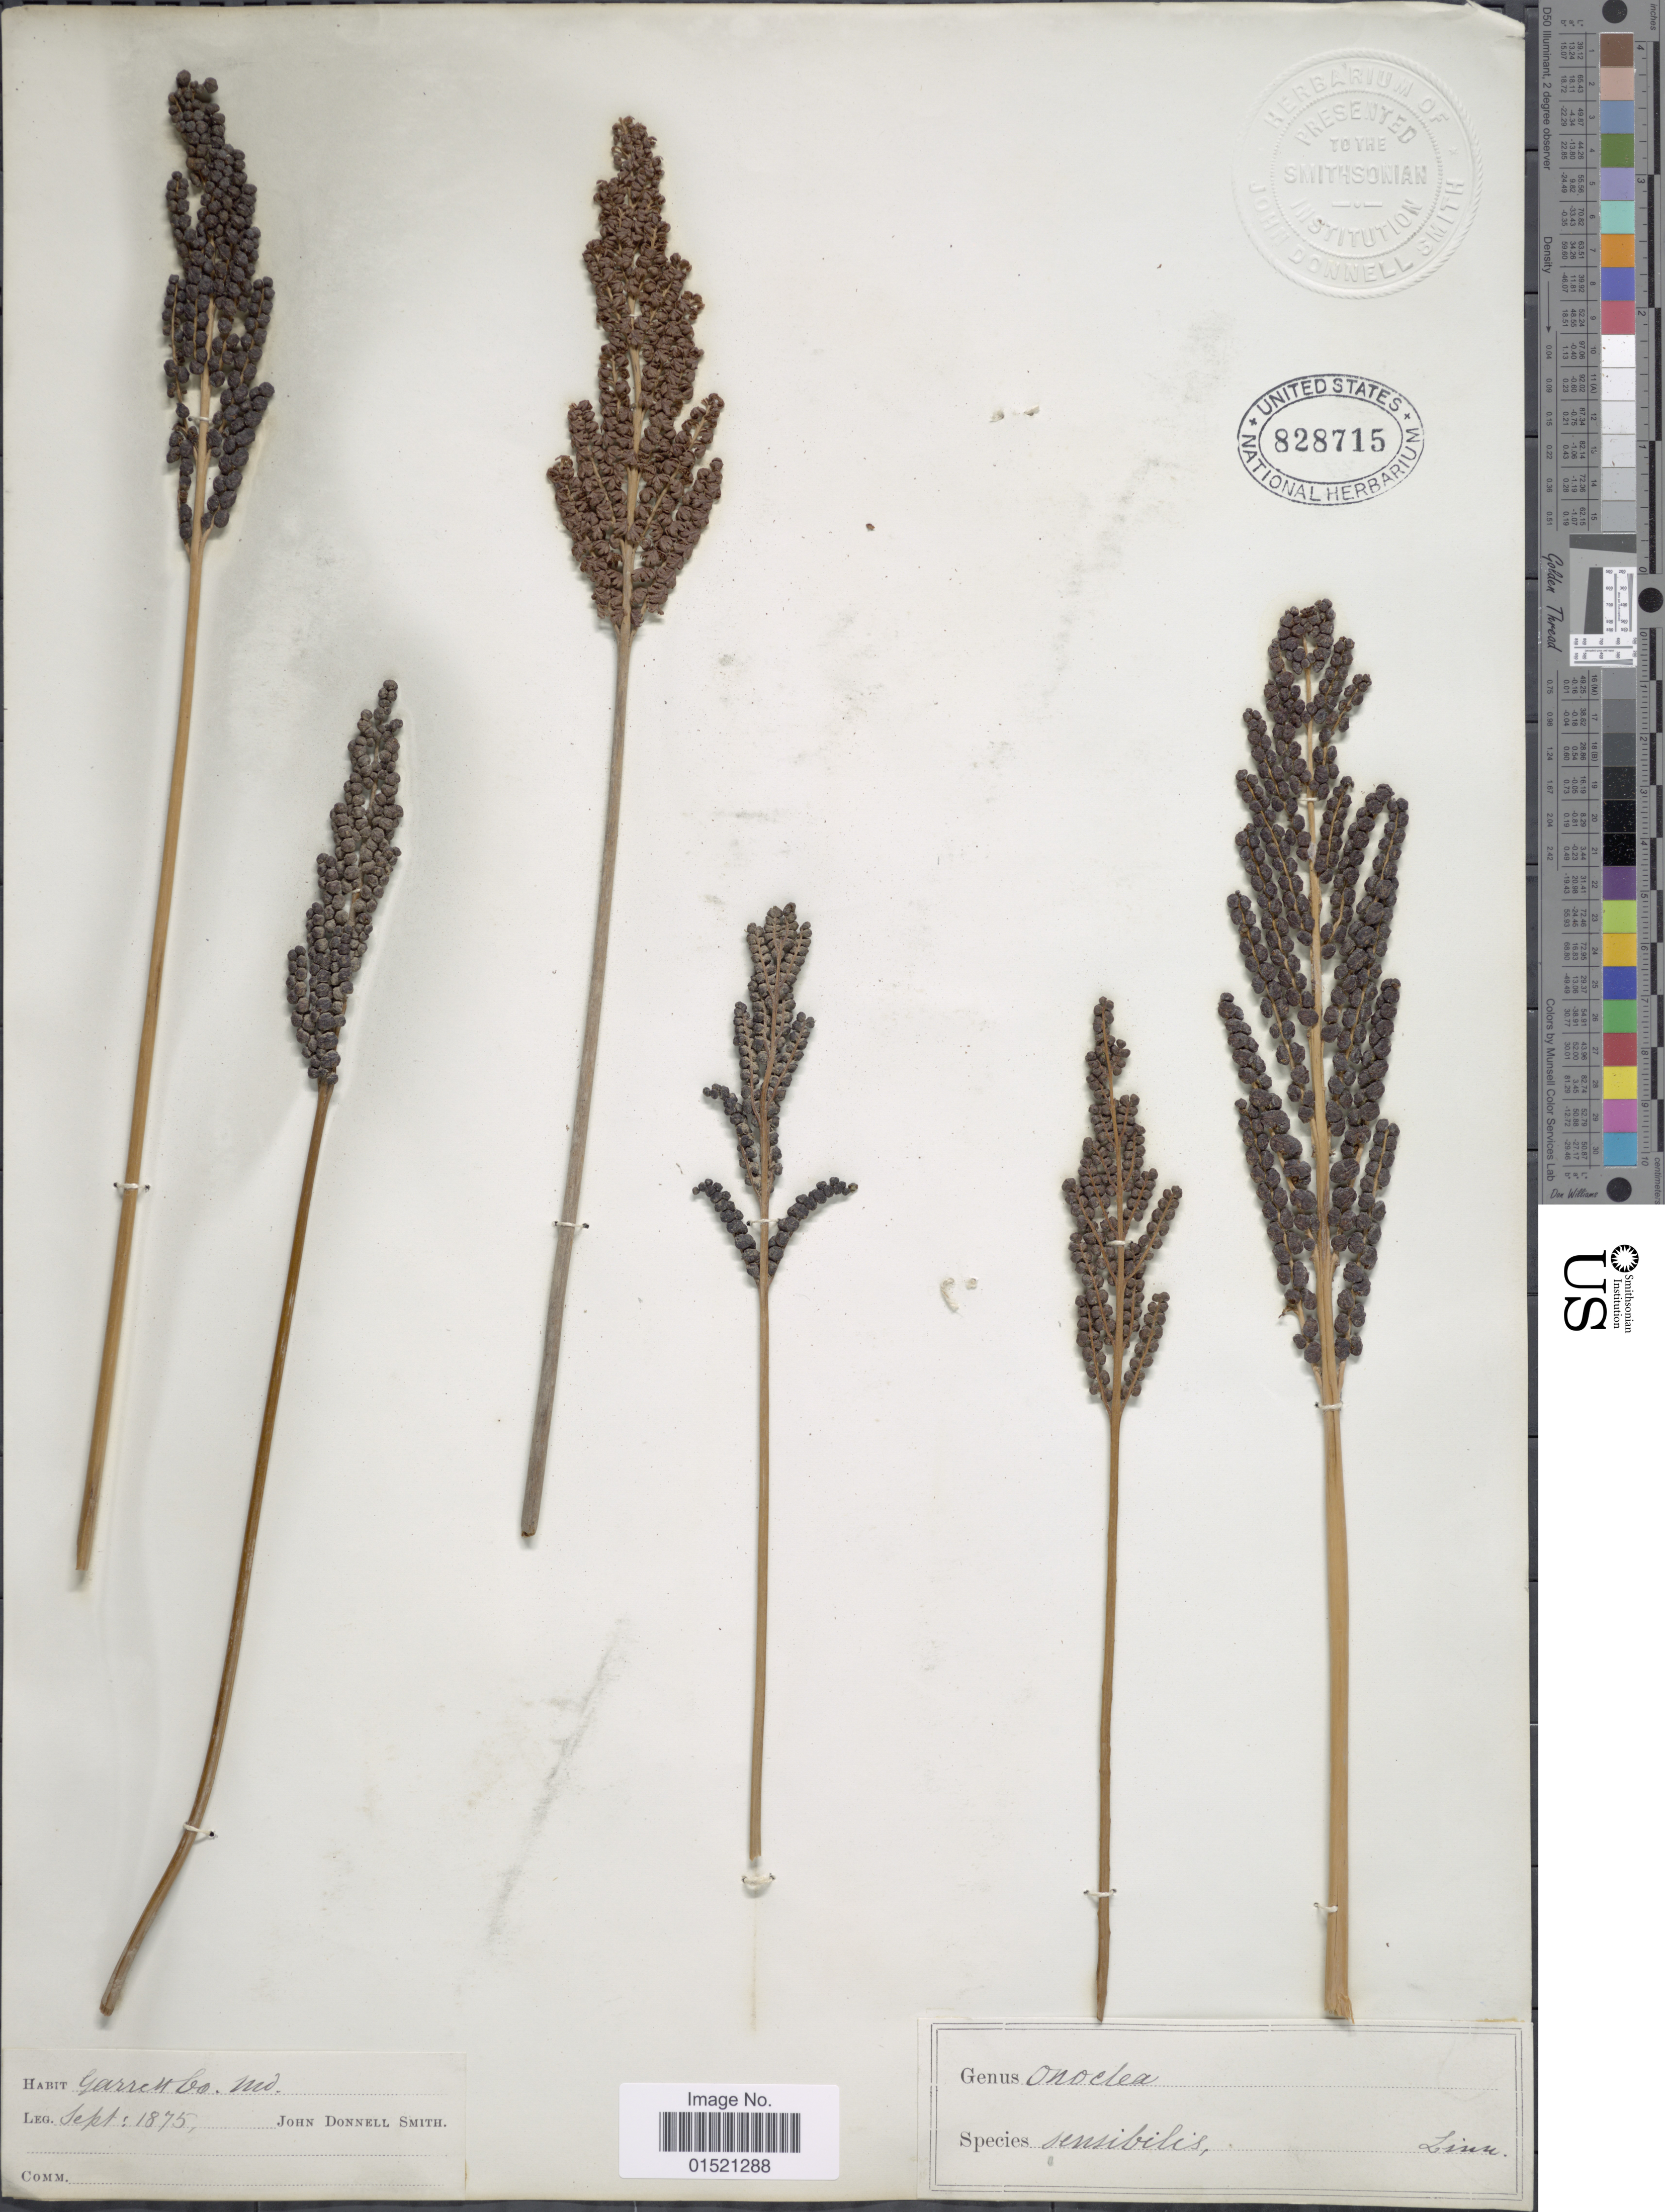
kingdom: Plantae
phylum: Tracheophyta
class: Polypodiopsida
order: Polypodiales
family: Onocleaceae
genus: Onoclea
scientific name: Onoclea sensibilis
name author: L.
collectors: J. Donnell Smith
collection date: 1875-09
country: United States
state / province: Maryland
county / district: Garrett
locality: Garret Co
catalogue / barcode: US 828715